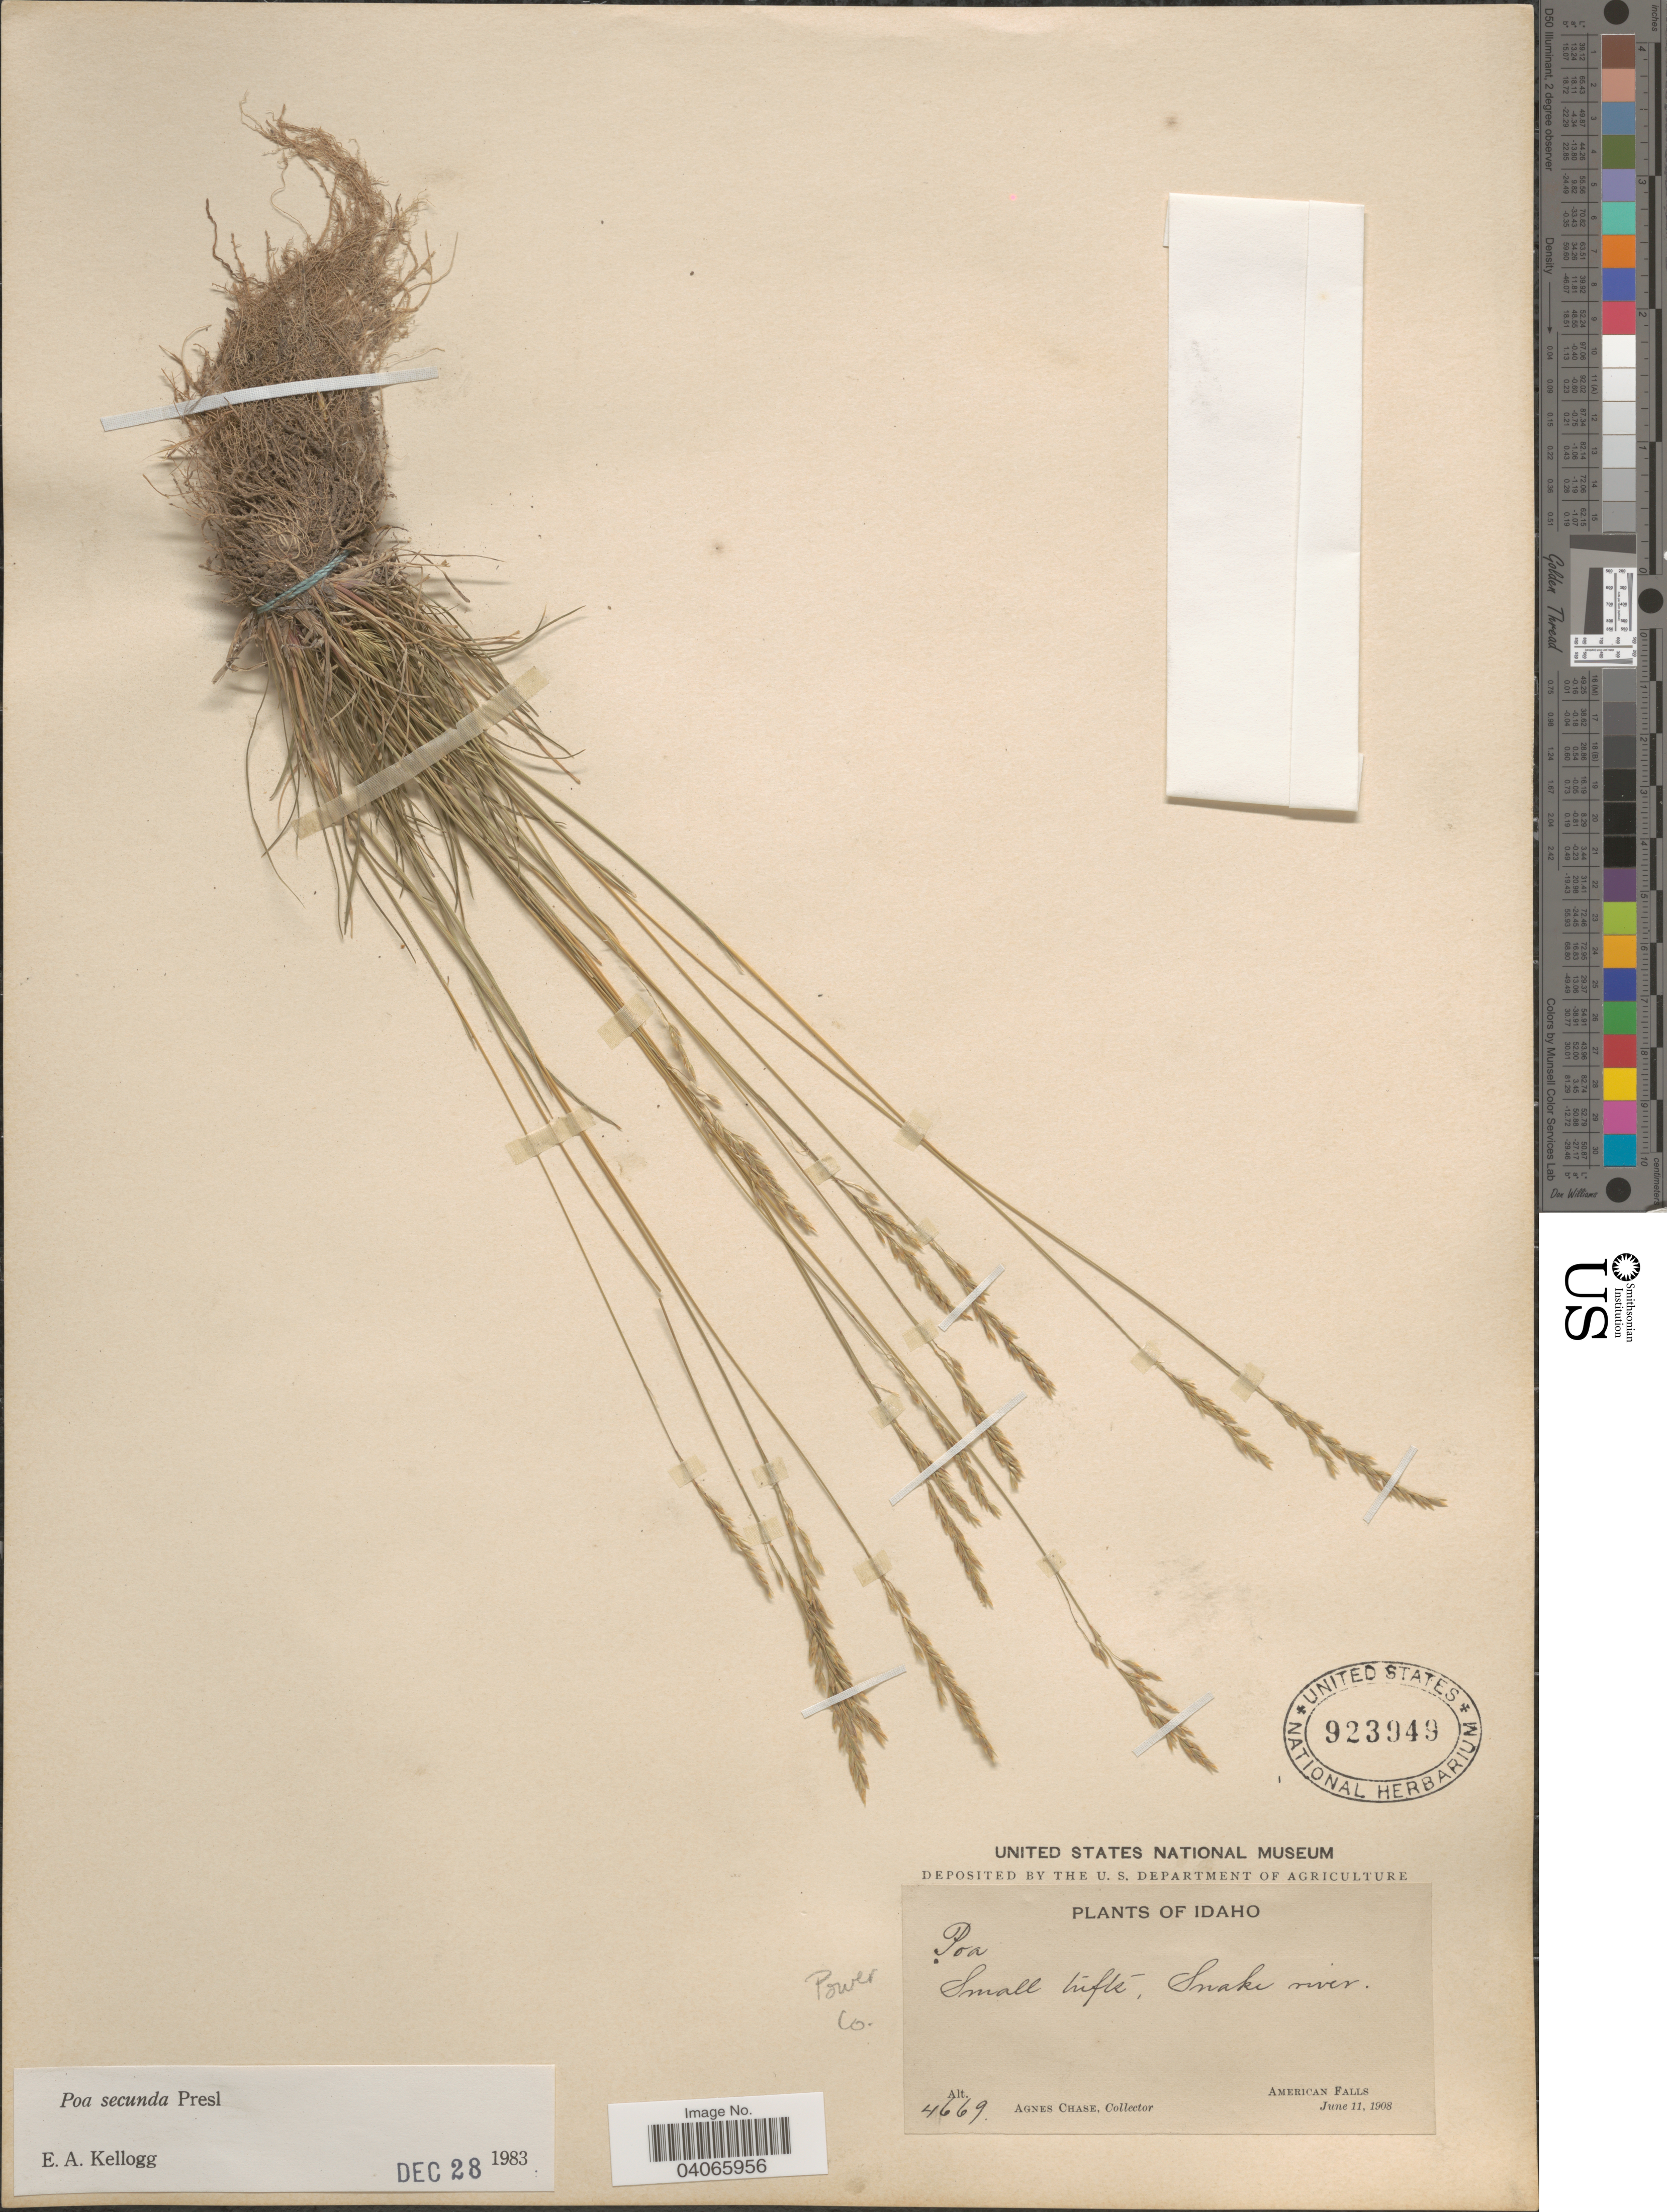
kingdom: Plantae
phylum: Tracheophyta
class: Liliopsida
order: Poales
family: Poaceae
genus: Poa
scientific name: Poa secunda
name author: J. Presl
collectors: A. Chase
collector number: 4669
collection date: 1908-06-11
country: United States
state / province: Idaho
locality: Snake river. American Falls. Power Co.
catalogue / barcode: US 923949